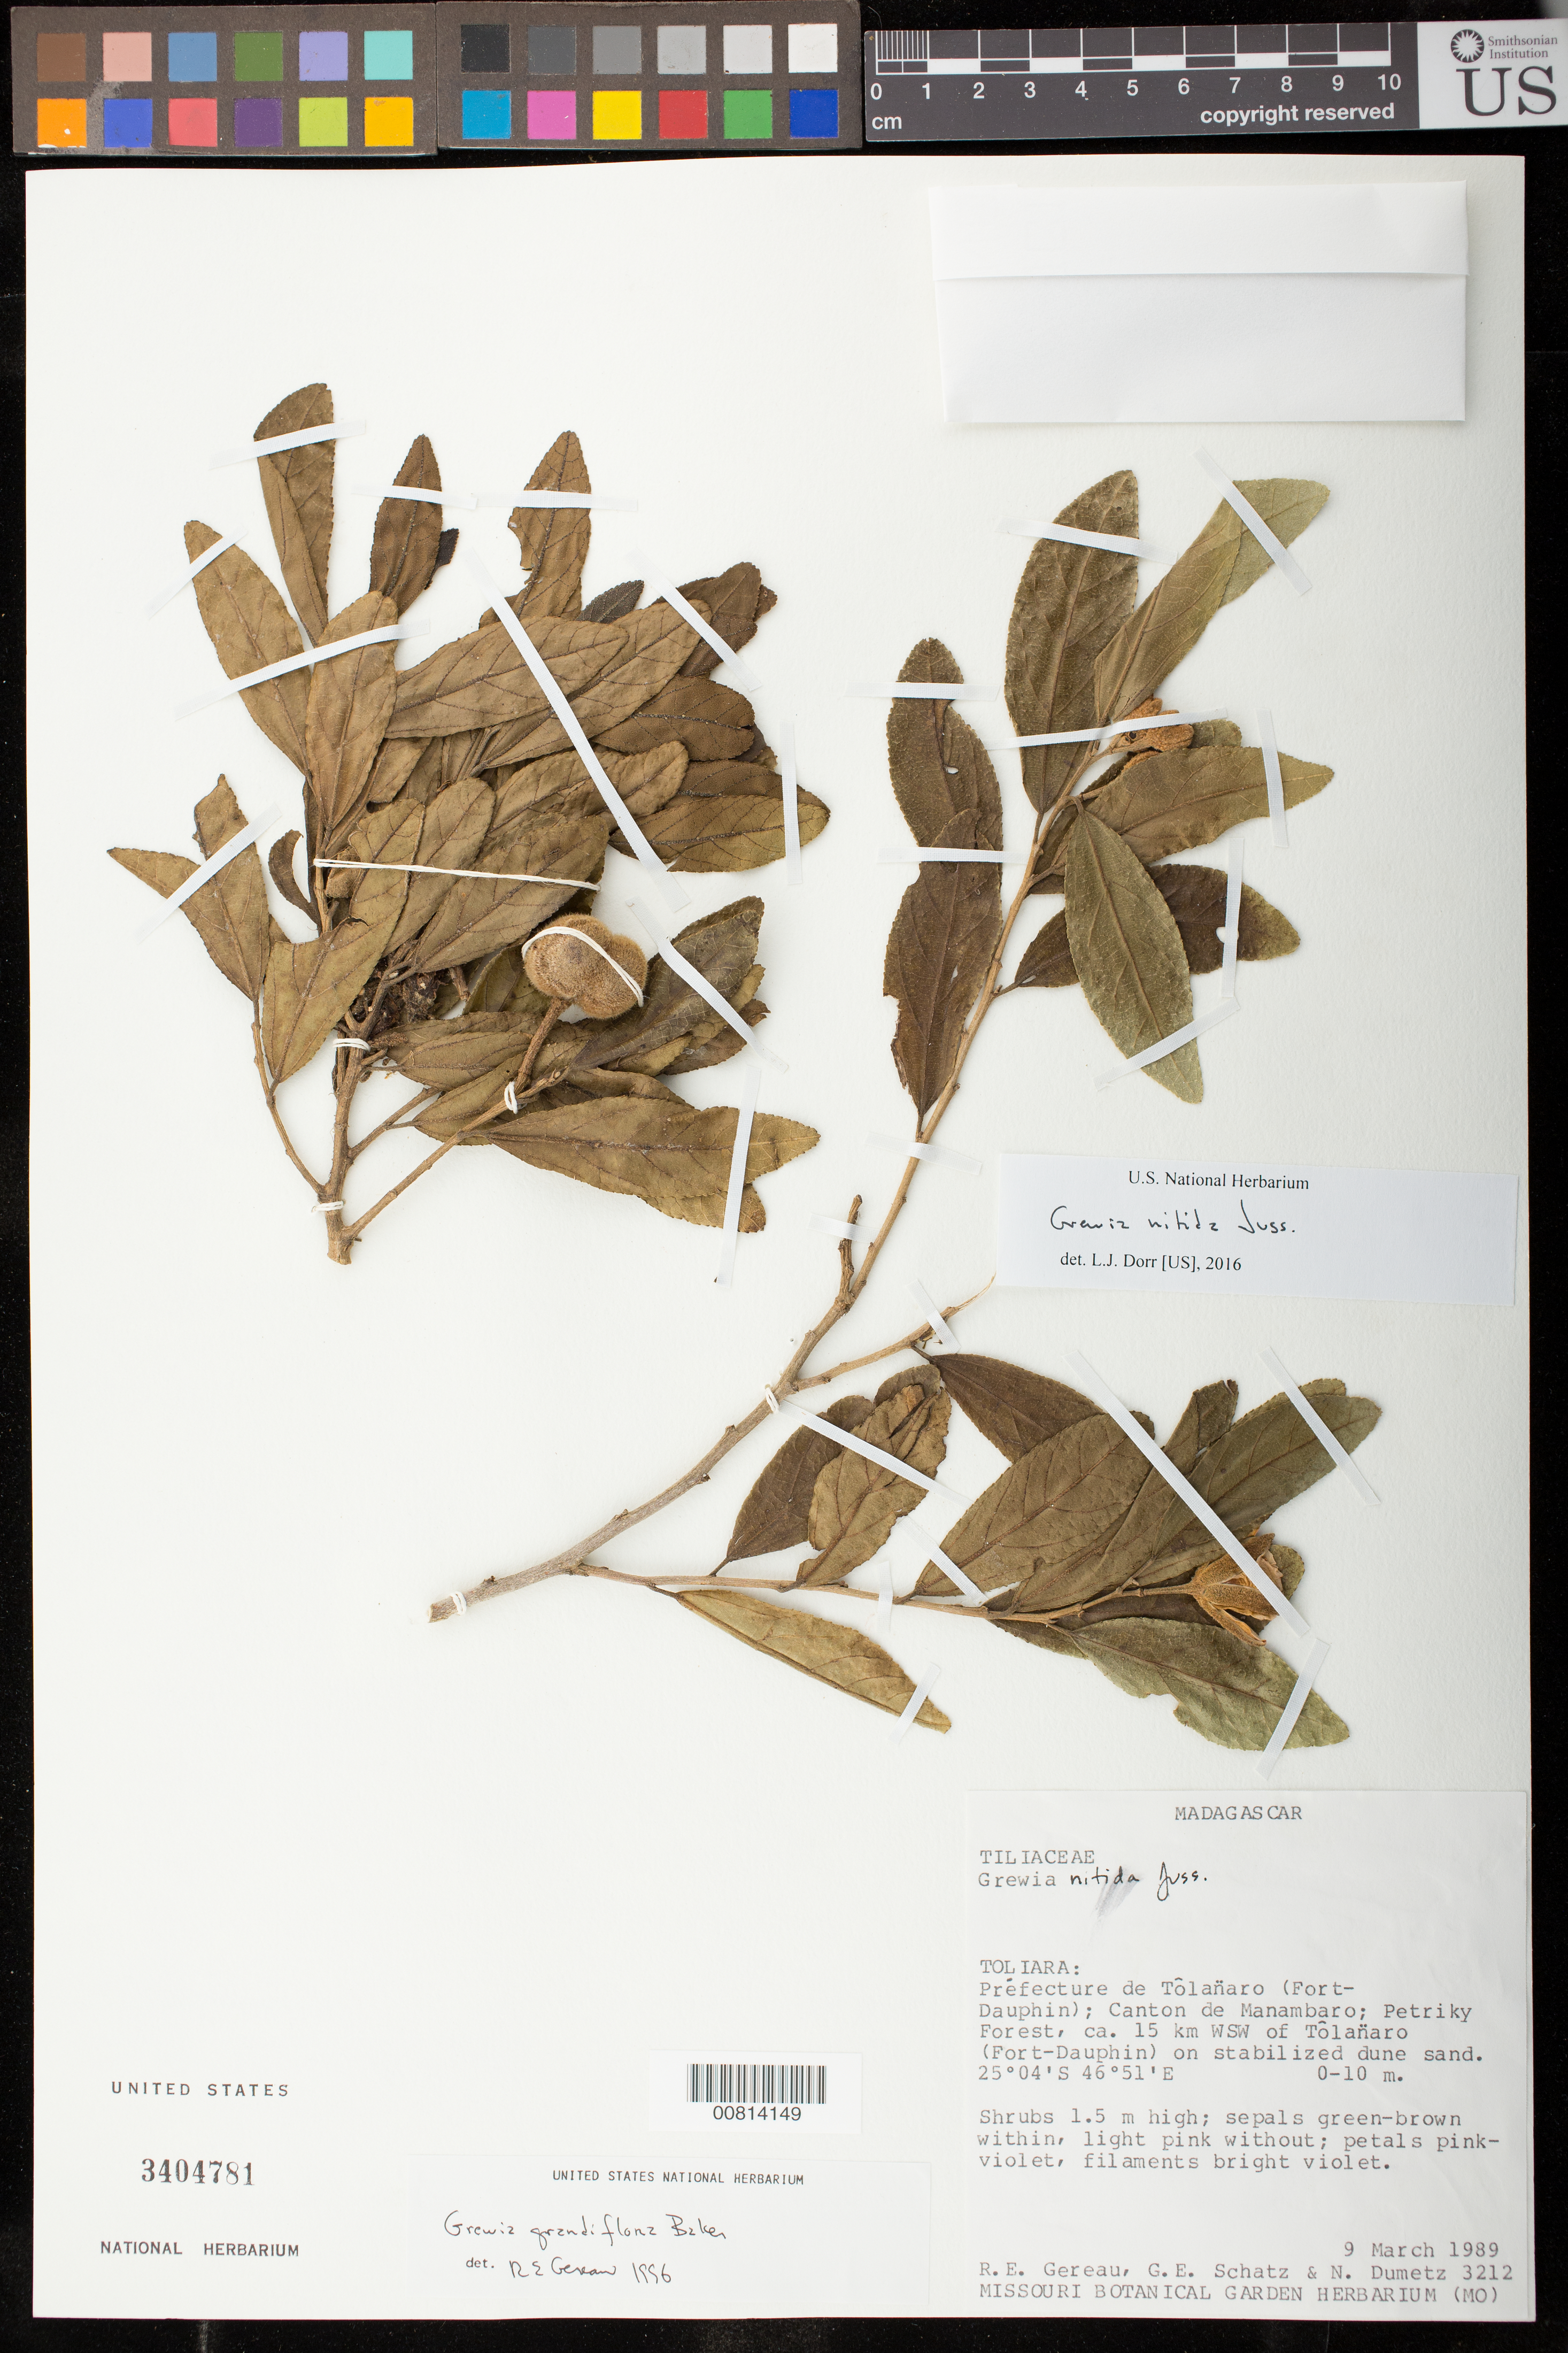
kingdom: Plantae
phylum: Tracheophyta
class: Magnoliopsida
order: Malvales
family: Malvaceae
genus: Grewia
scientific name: Grewia nitida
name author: Juss.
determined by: Dorr, L. J., (BOT), Smithsonian Institution - National Museum of Natural History (UNITED STATES)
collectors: R. E. Gereau, N. Dumetz & G. Schatz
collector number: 3212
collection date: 1989-03-09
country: Madagascar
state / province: Anosy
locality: Préfecture de Tôlañaro (Fort Dauphin); Canton de Manambaro; Petriky Forest, ca. 14 km WSW of Tolanaro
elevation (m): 0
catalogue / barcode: US 3404781